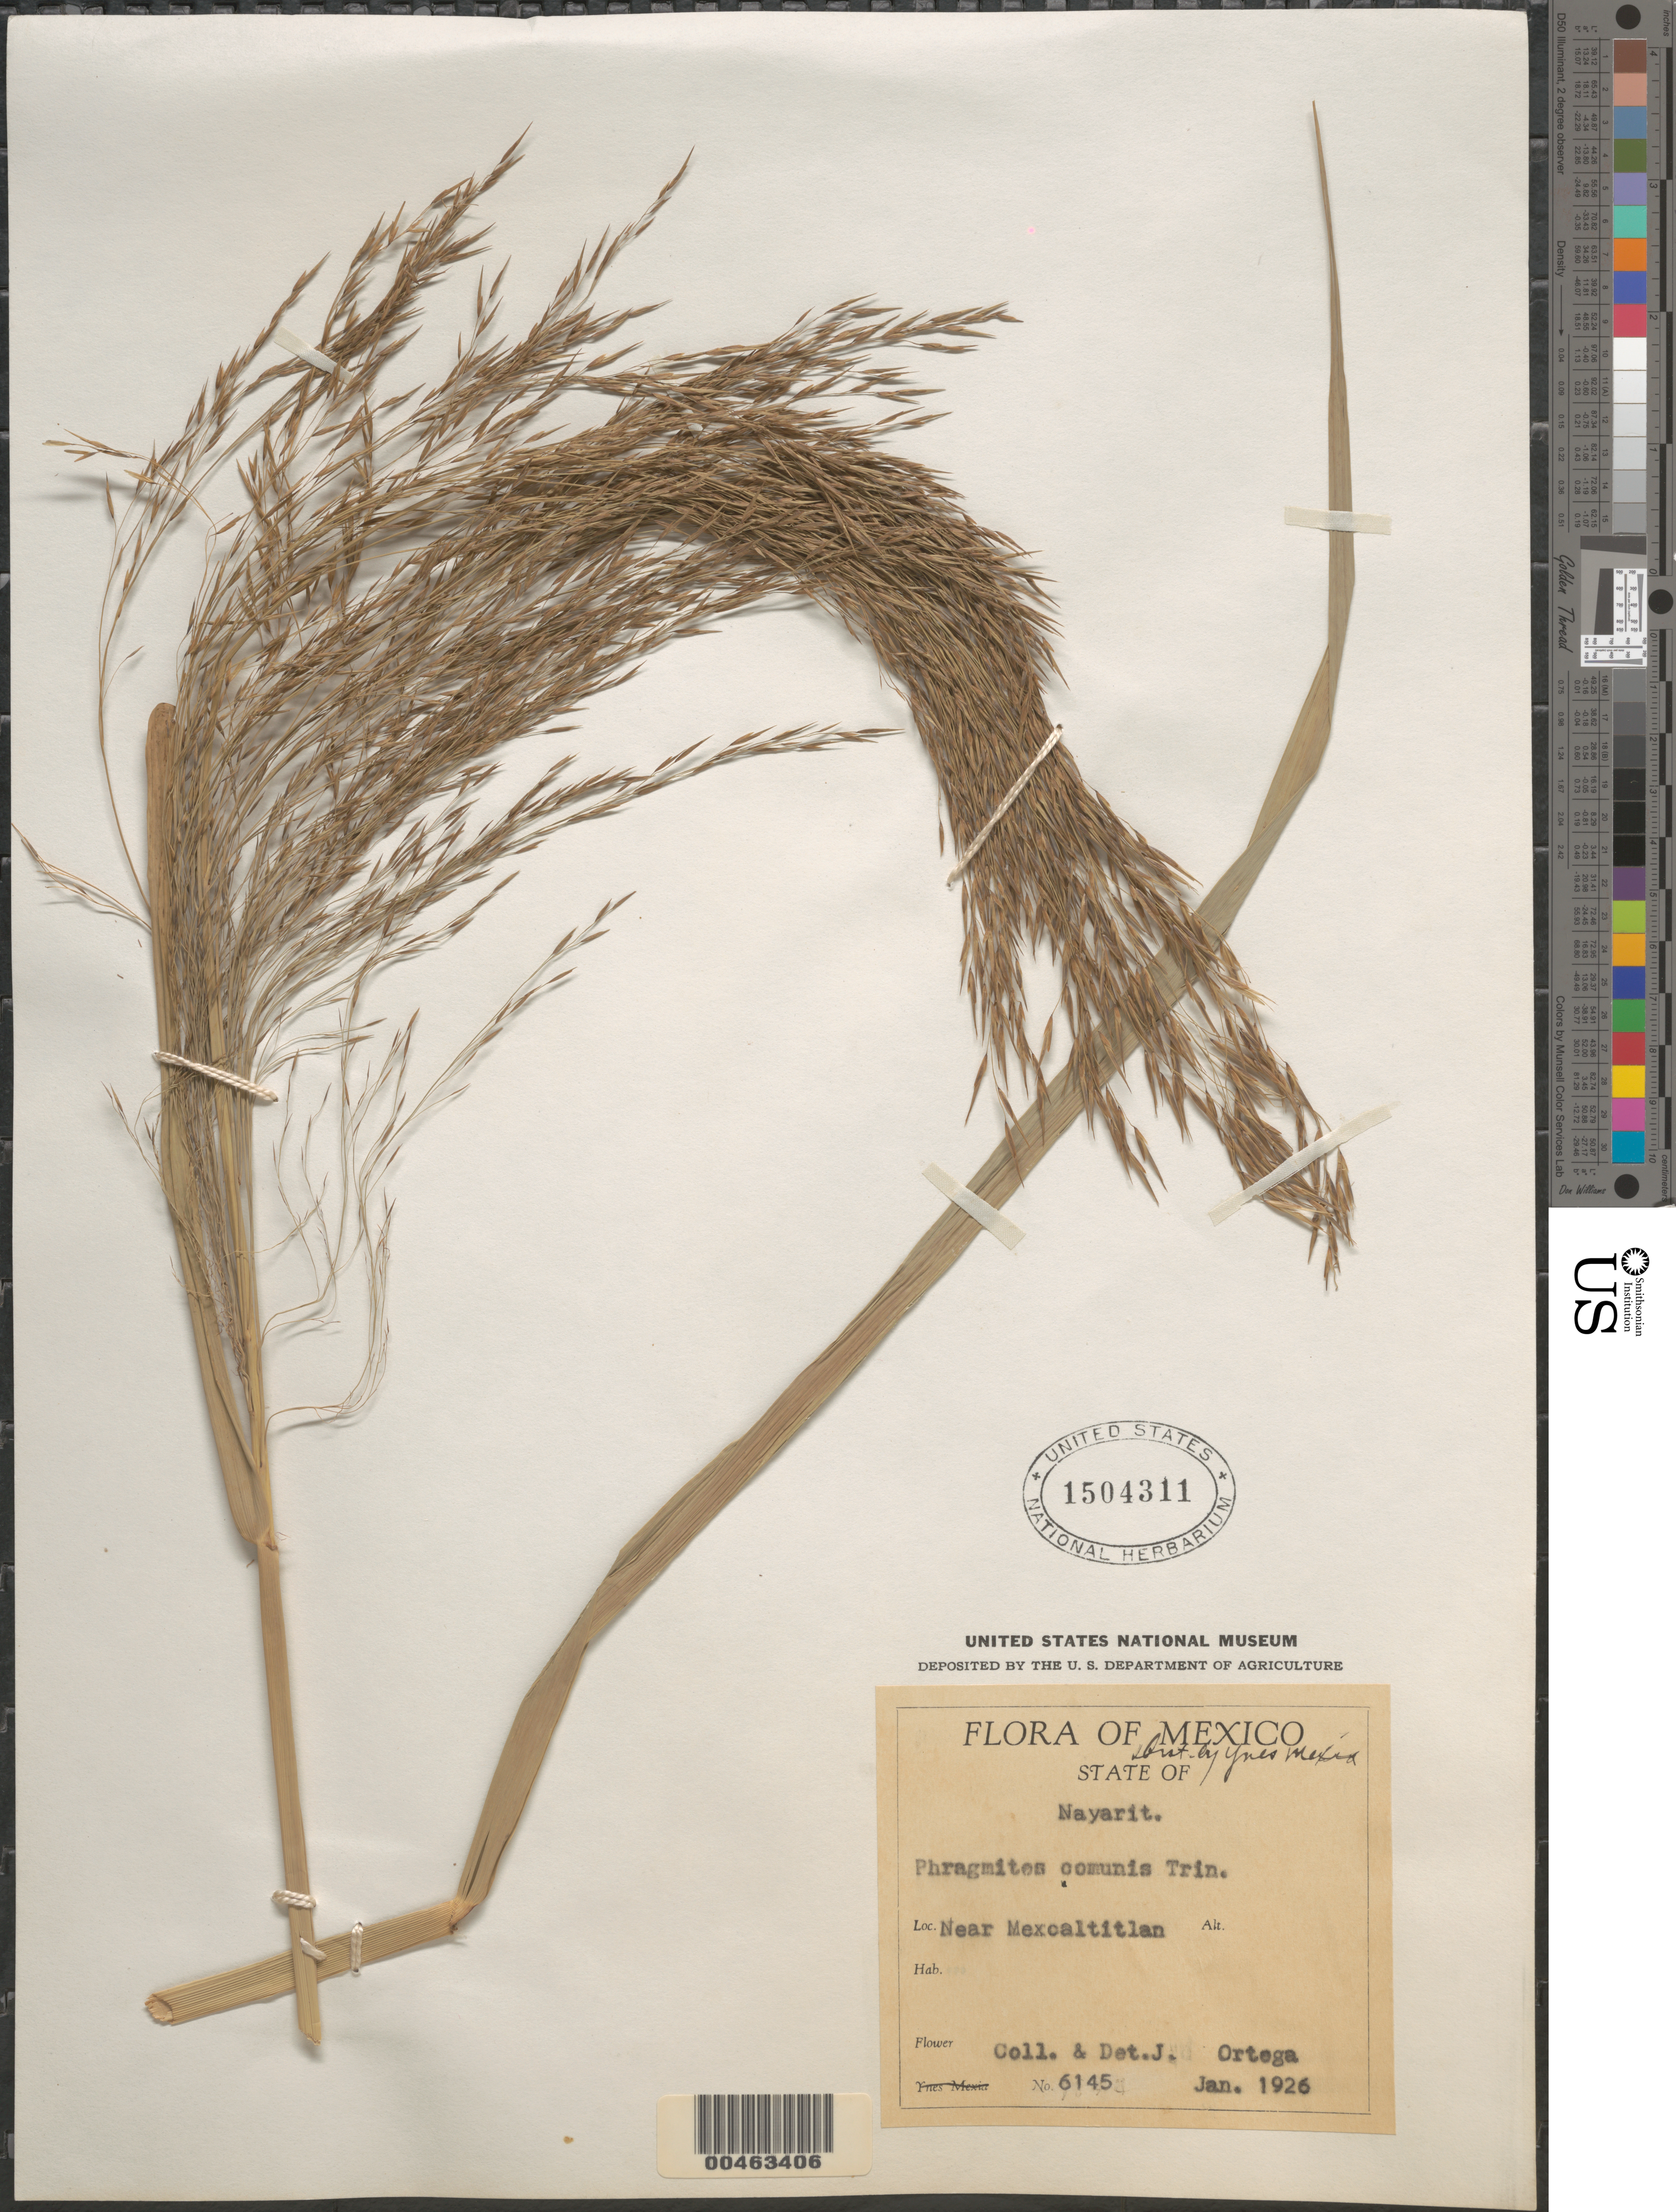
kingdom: Plantae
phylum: Tracheophyta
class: Liliopsida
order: Poales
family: Poaceae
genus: Phragmites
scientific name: Phragmites australis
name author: (Cav.) Trin. ex Steud.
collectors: J. Ortega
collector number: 6145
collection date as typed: Jan 1926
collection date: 1926-01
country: Mexico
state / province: Nayarit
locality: Near Mexcaltitlan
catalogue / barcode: US 1504311